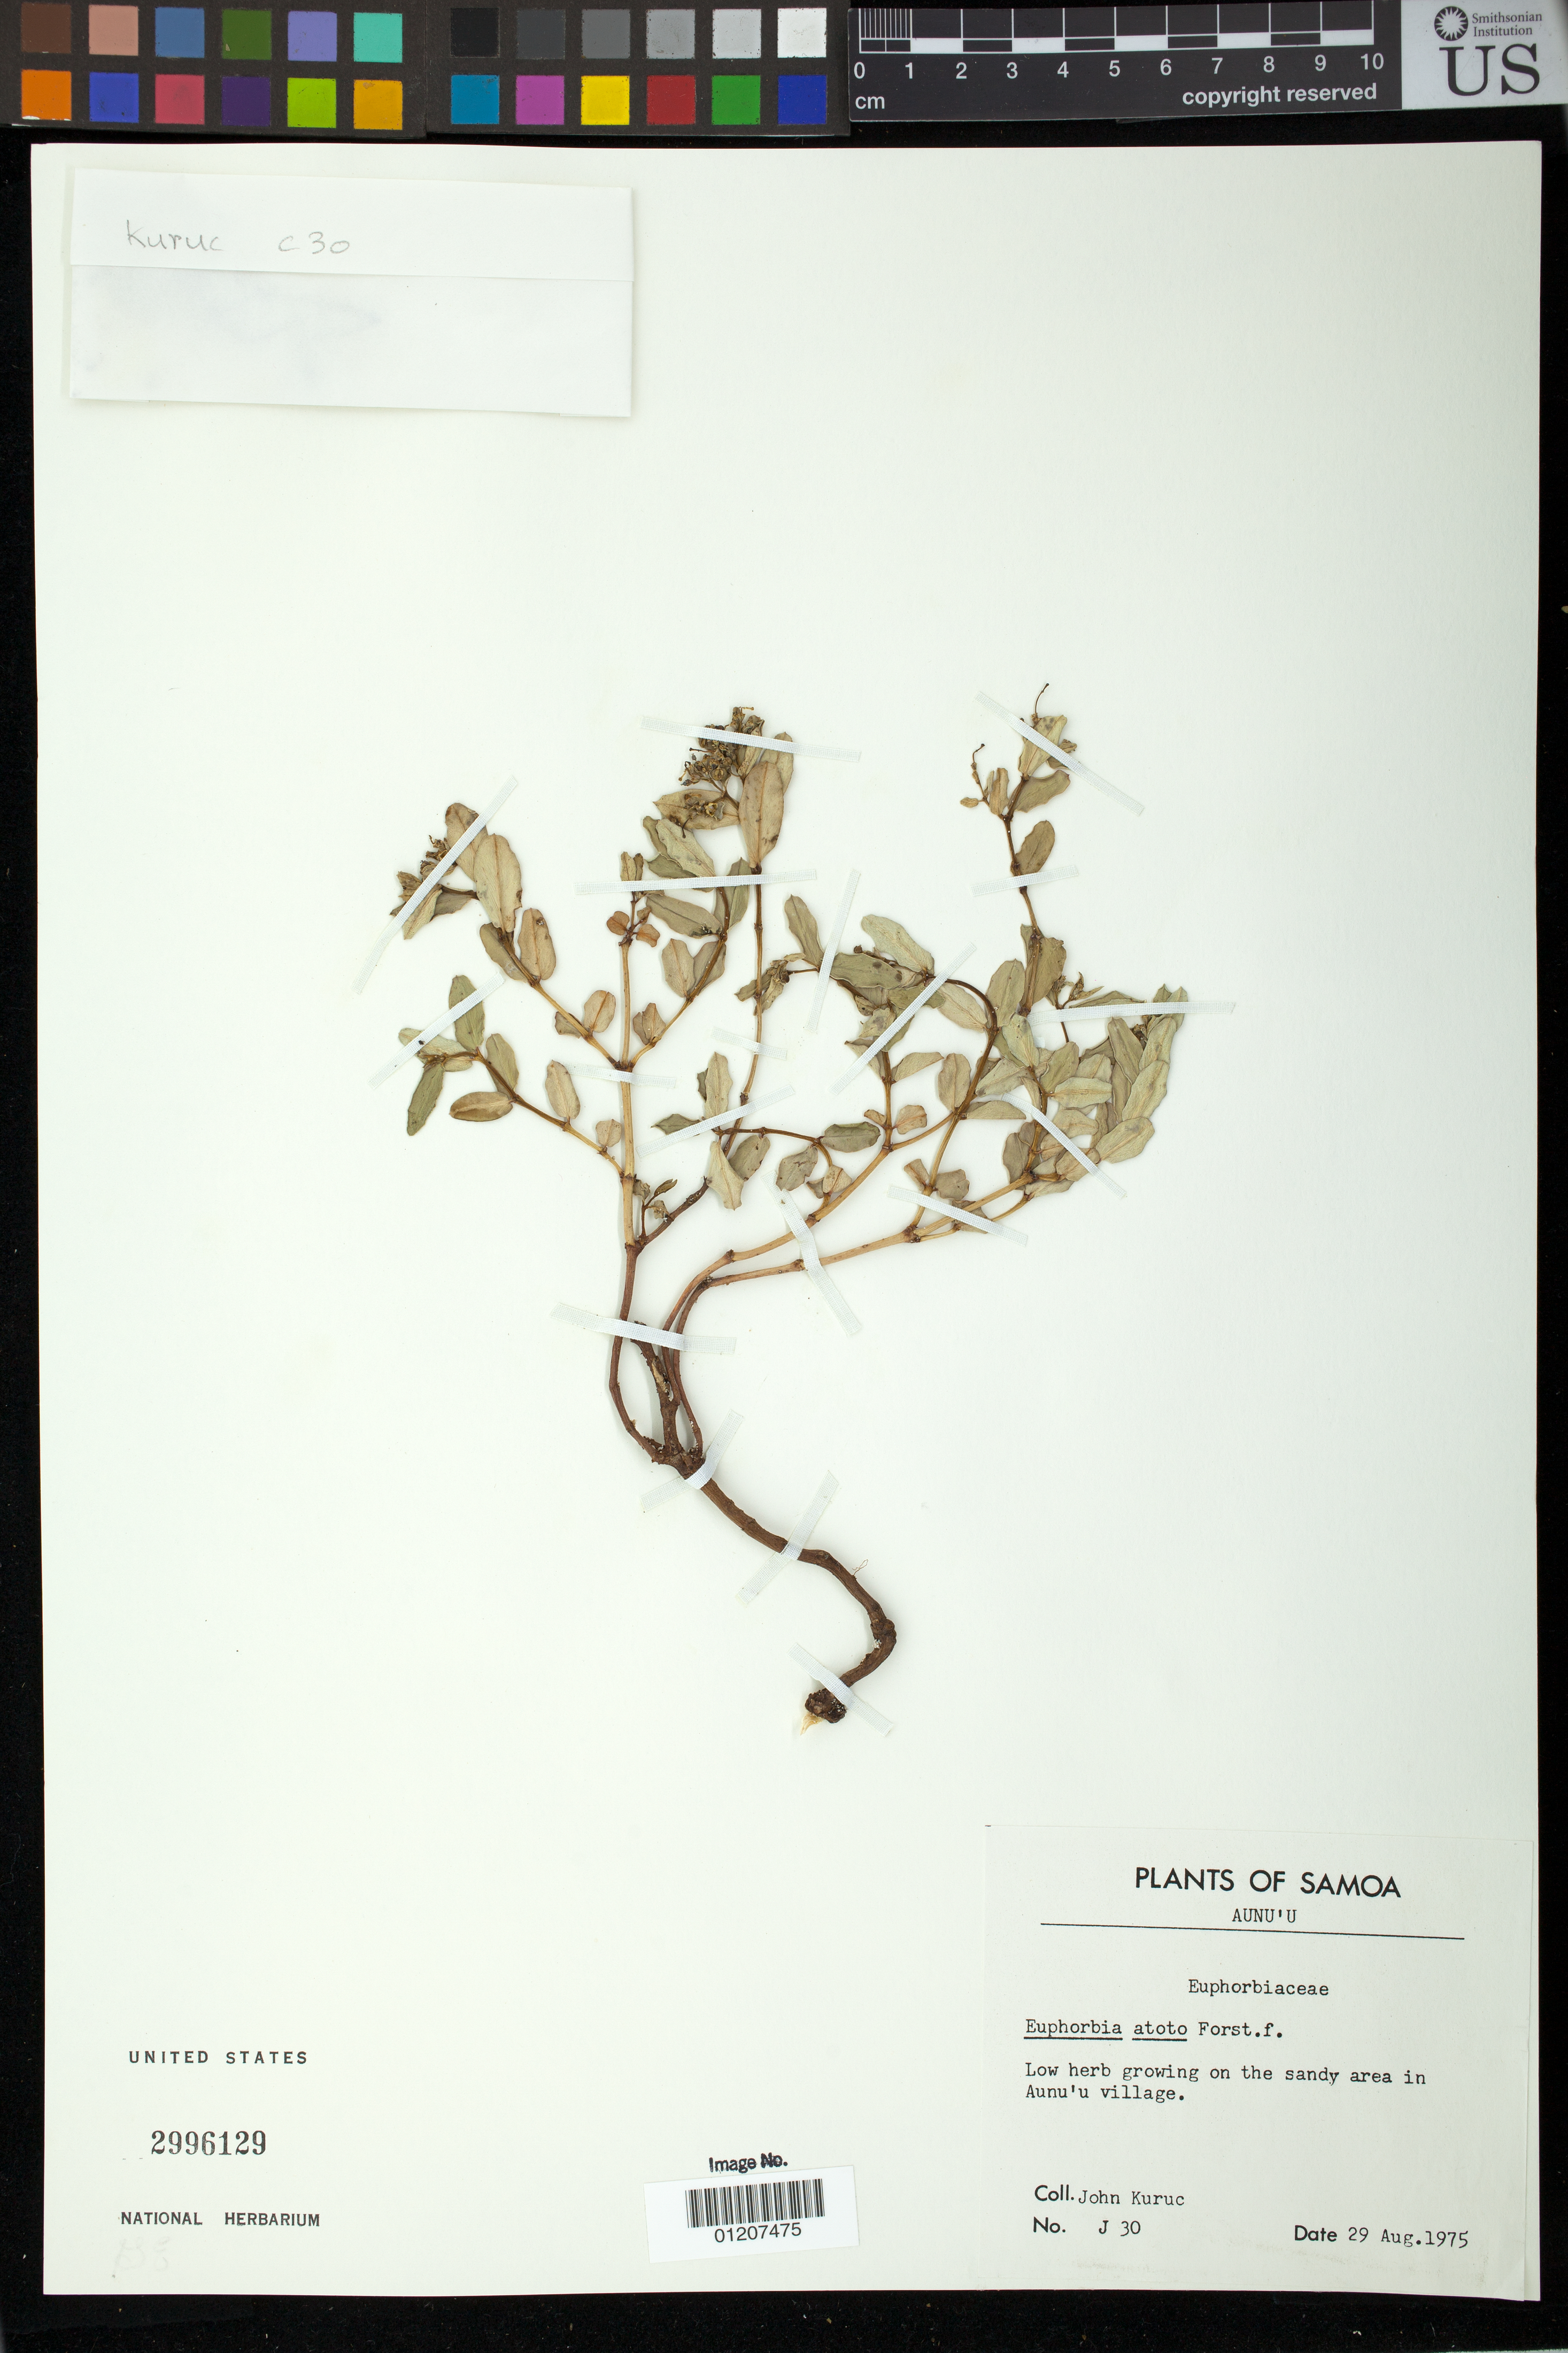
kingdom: Plantae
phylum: Tracheophyta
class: Magnoliopsida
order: Malpighiales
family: Euphorbiaceae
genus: Euphorbia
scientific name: Euphorbia atoto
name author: G. Forst.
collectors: J. Kuruc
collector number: J 30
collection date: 1975-08-29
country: American Samoa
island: Aunu'u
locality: Aunu'u village.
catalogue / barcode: US 2996129